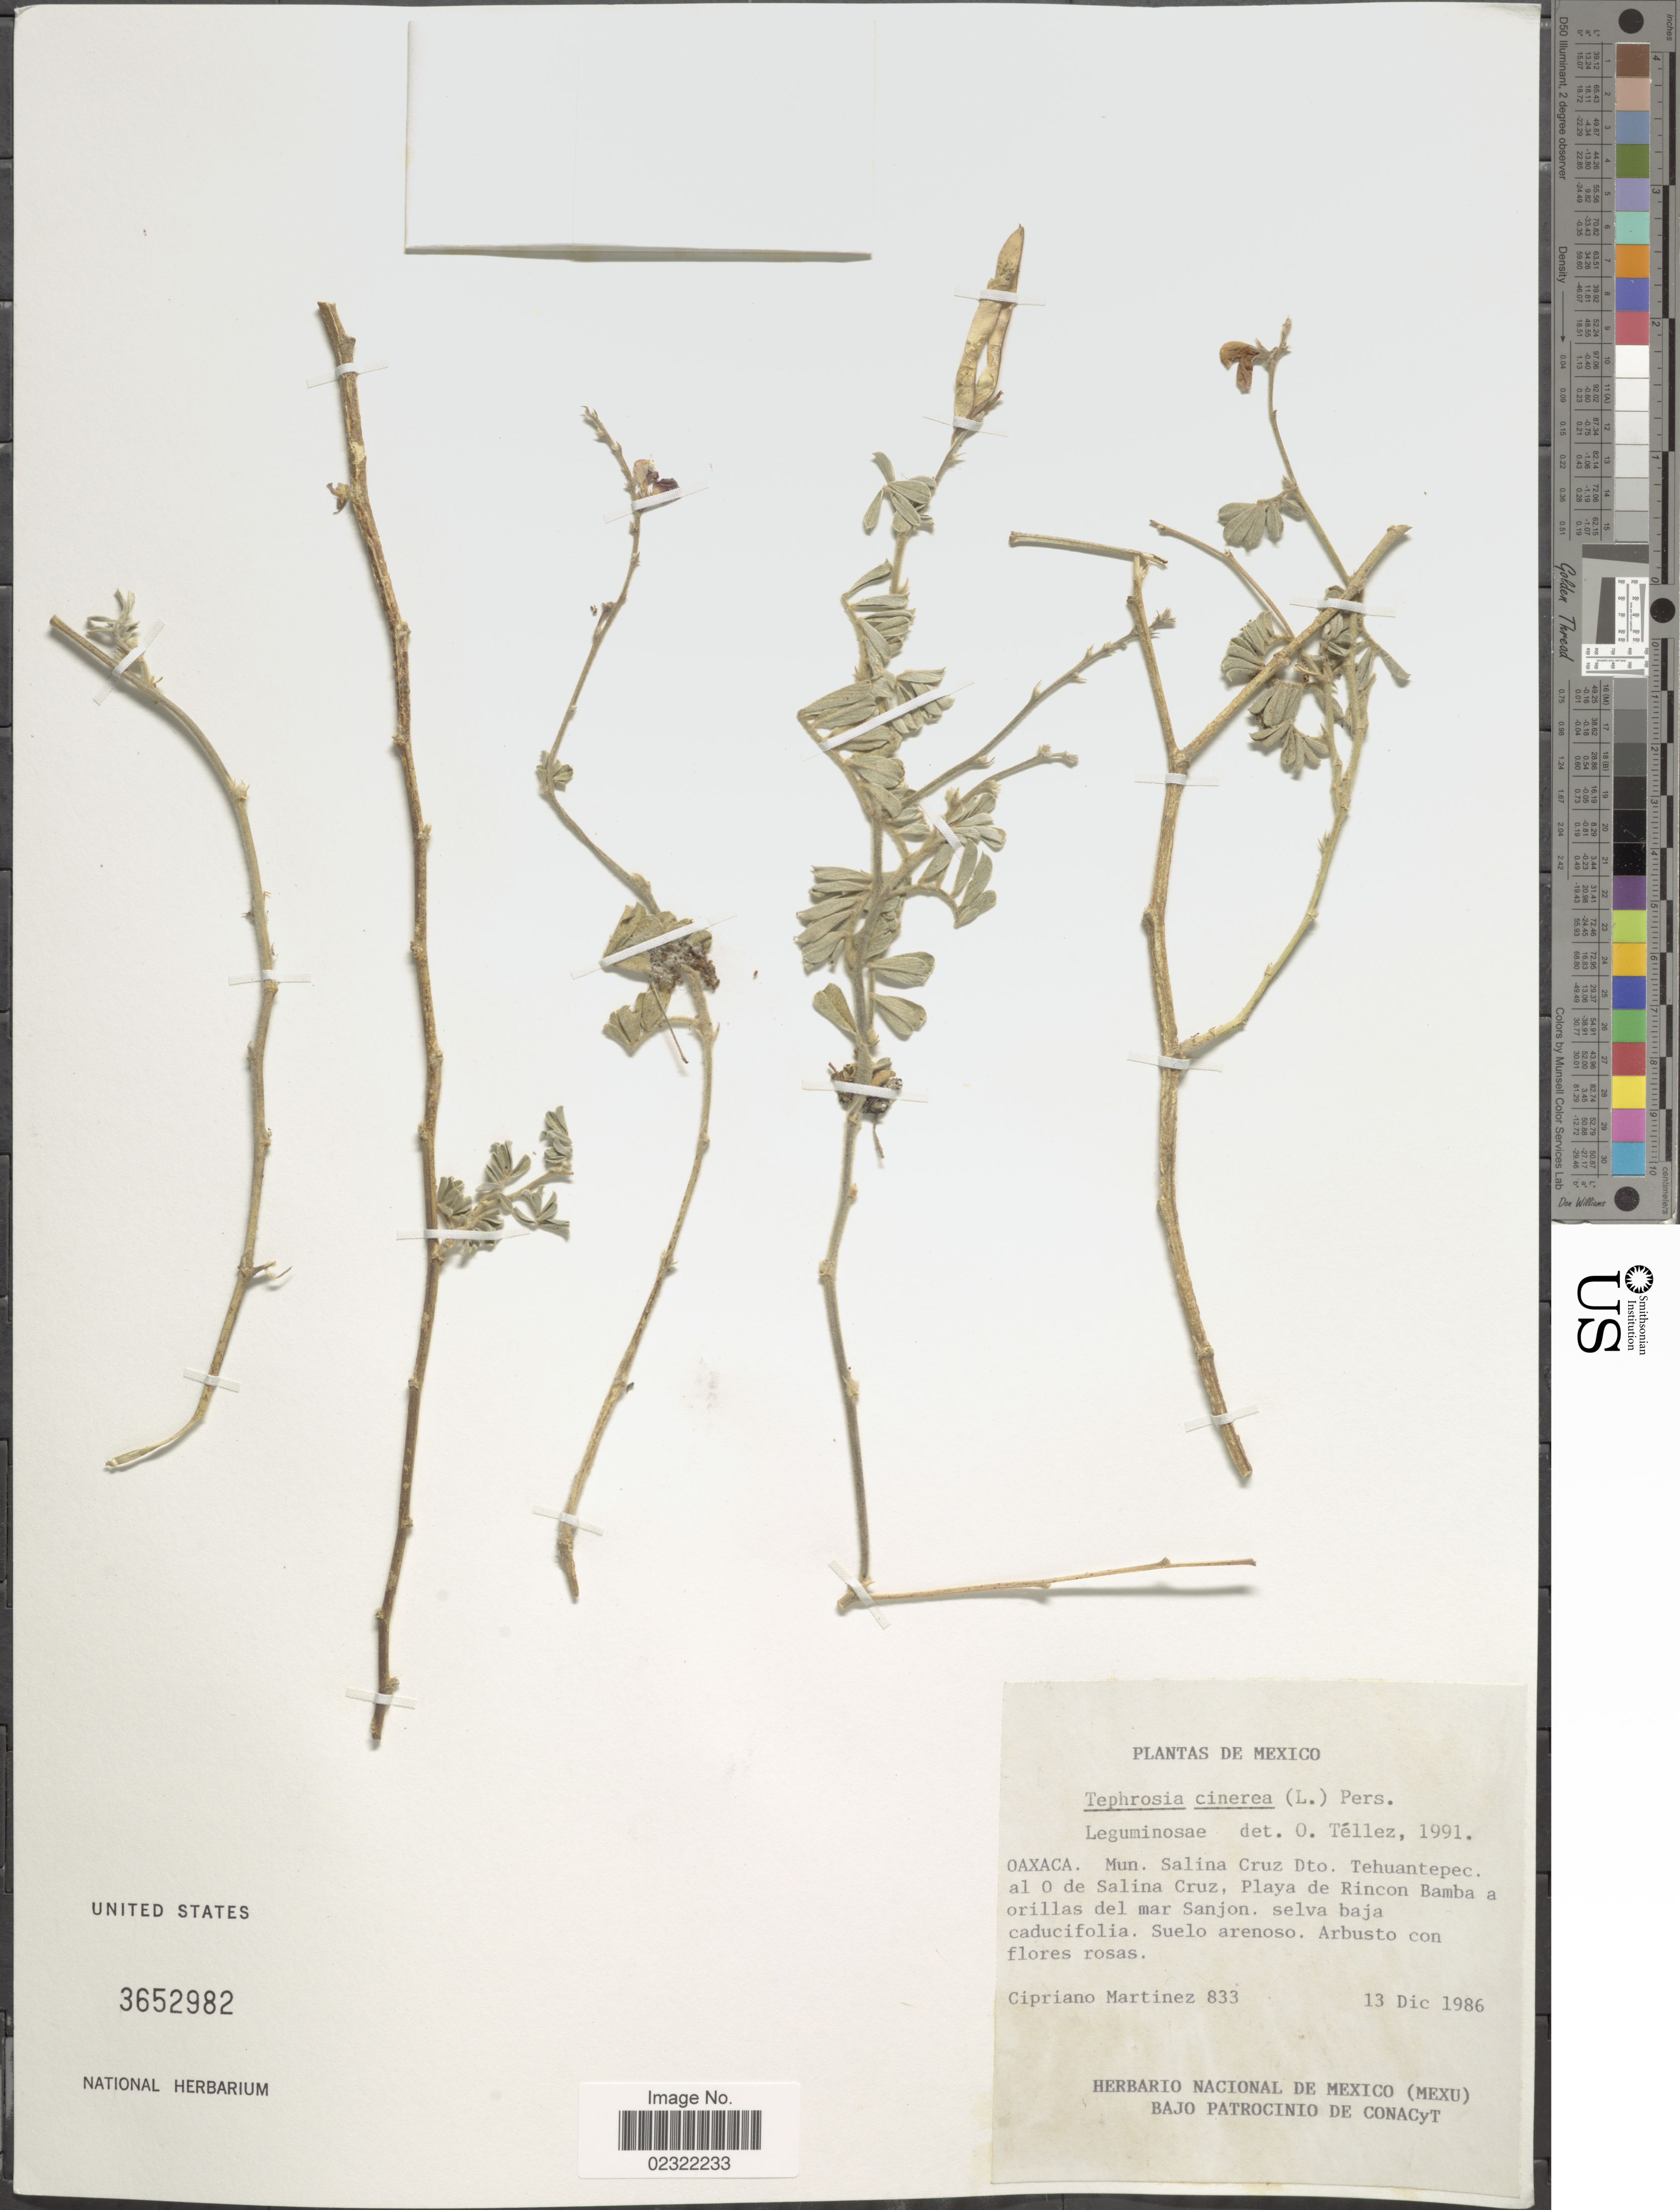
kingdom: Plantae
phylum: Tracheophyta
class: Magnoliopsida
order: Fabales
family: Fabaceae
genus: Tephrosia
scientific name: Tephrosia cinerea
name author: (L.) Pers.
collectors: C. Martínez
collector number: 833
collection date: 1986-12-13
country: Mexico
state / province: México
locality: Oaxaca, Mun. Salina Cruz Dto. Tehuantepec al 0 de Salina Cruz, Playa de Rincon Bamba a orillas del mar Sanjon.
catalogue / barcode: US 3652982